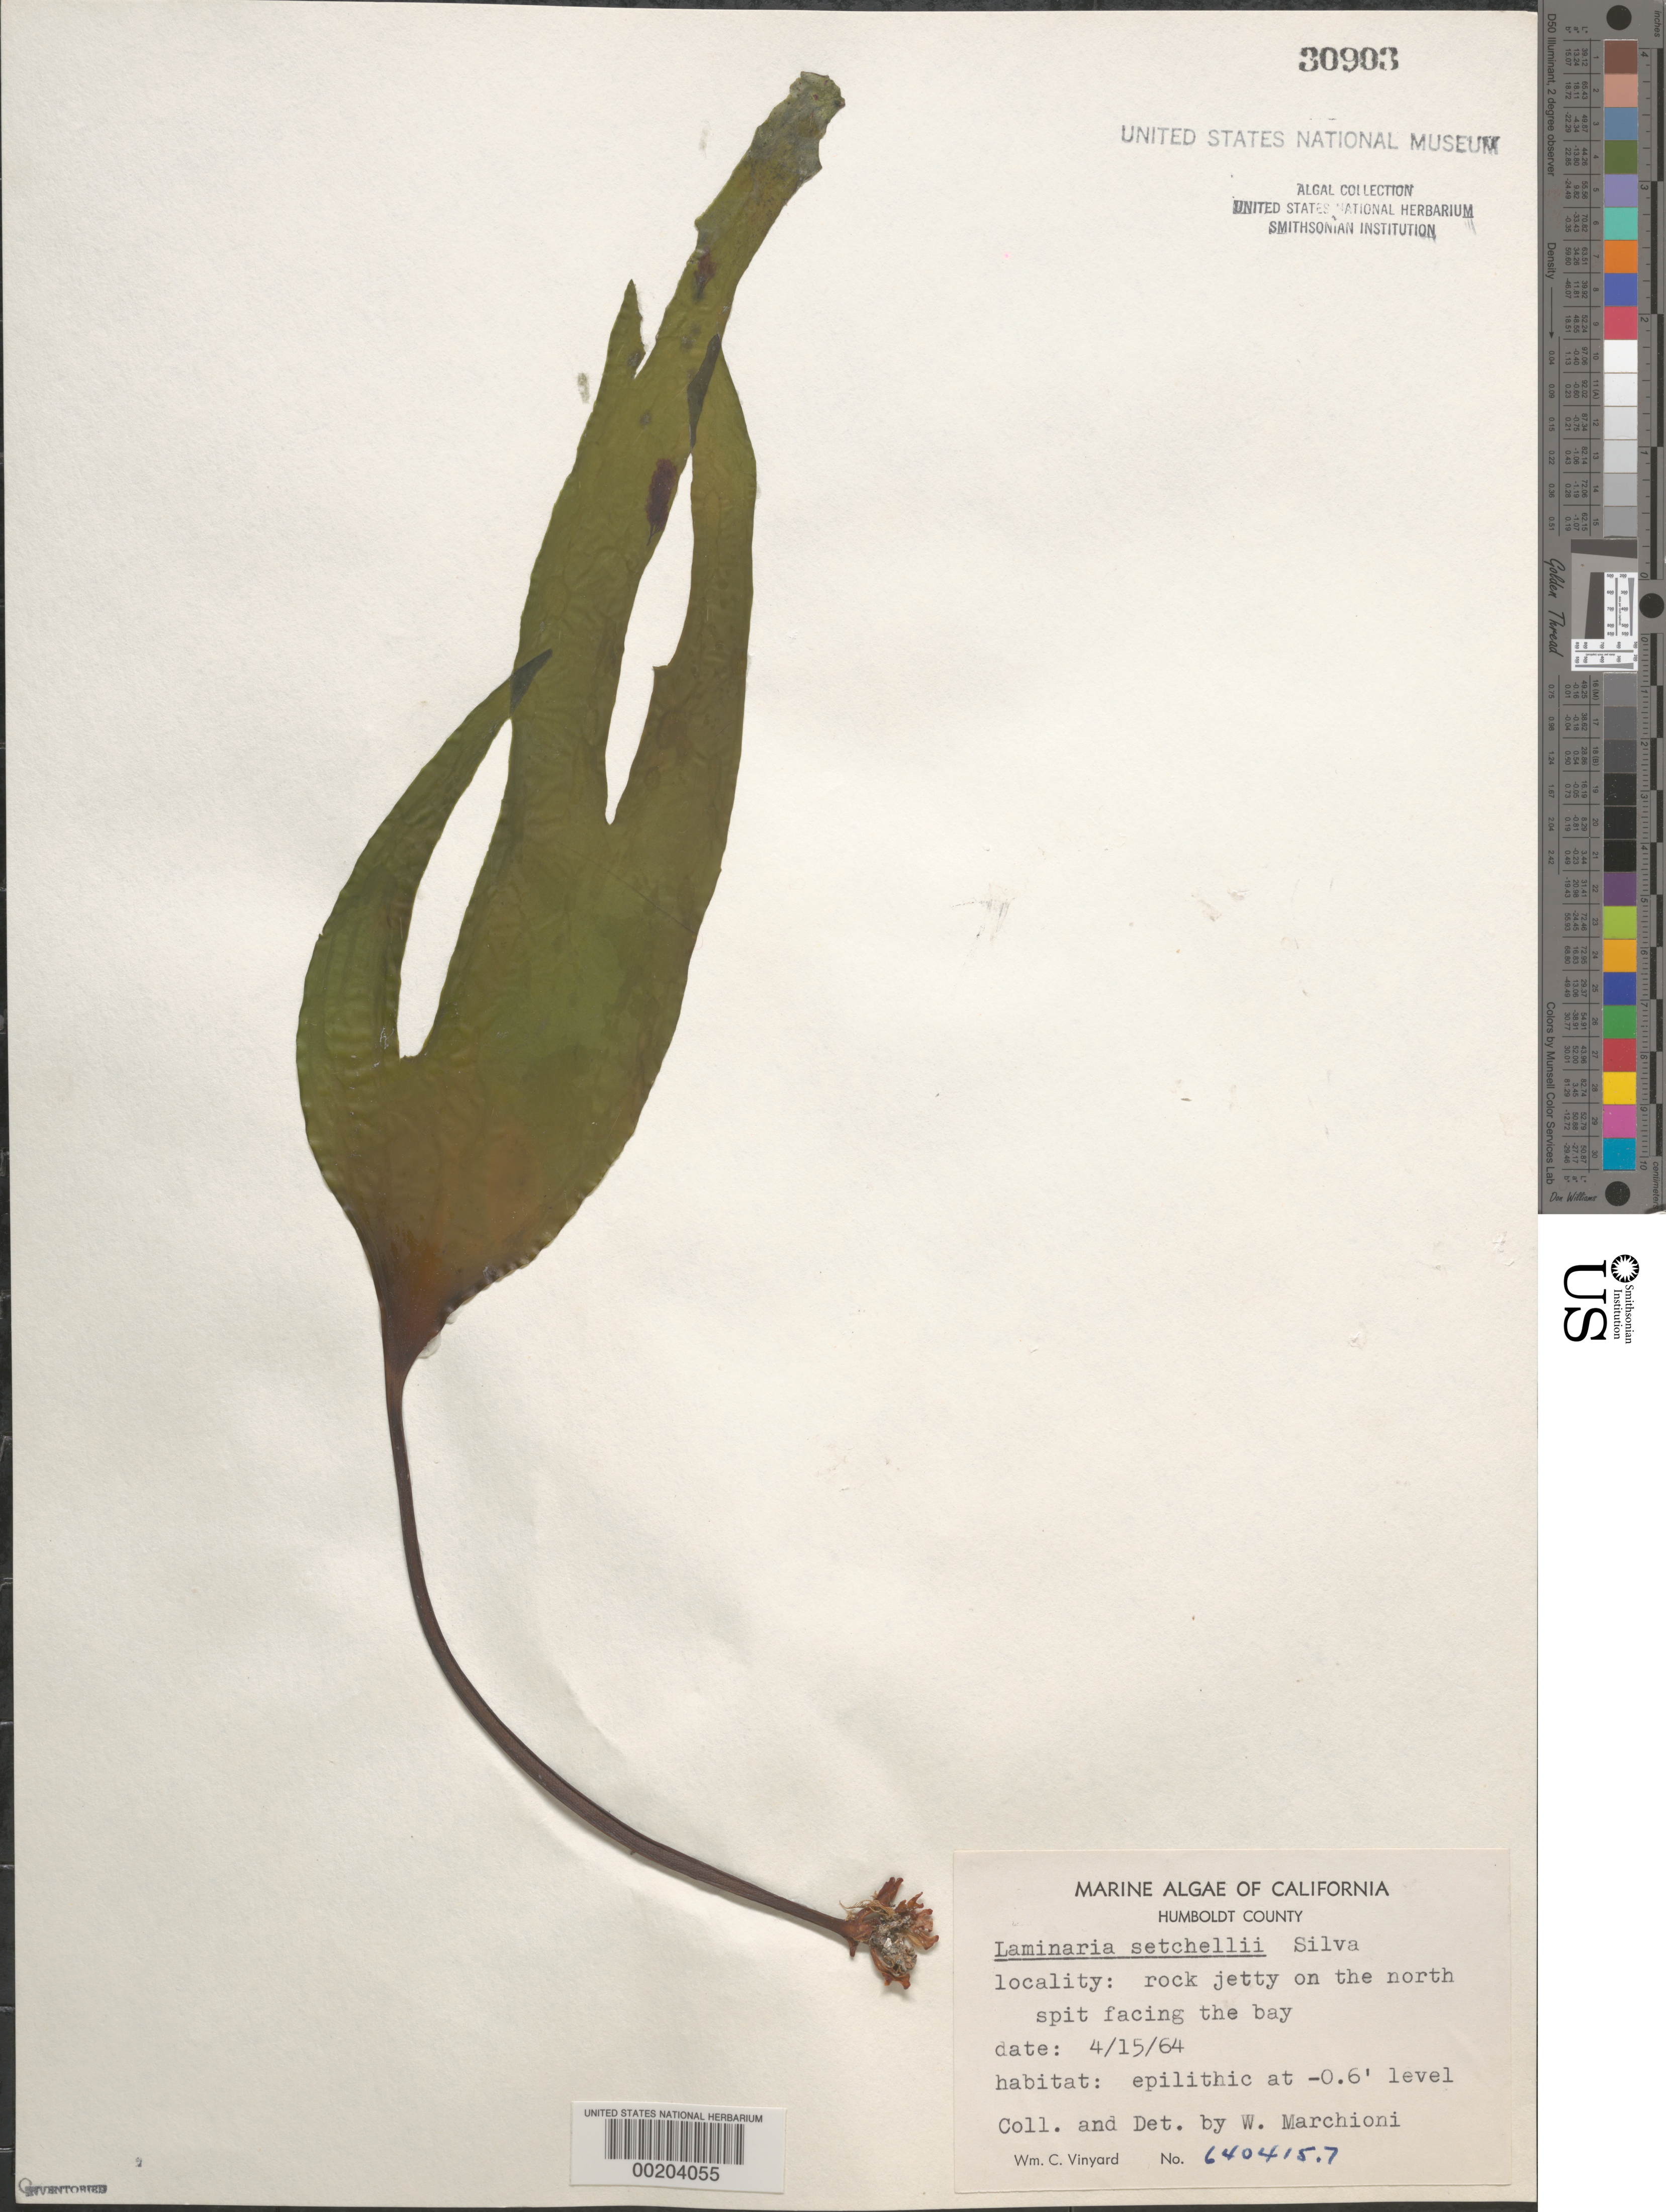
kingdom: Chromista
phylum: Ochrophyta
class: Phaeophyceae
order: Laminariales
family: Laminariaceae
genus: Laminaria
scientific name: Laminaria setchellii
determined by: Marchioni, W.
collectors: W. Marchioni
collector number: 640415.7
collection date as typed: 15 Apr 1964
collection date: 1964-04-15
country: United States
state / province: California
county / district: Humboldt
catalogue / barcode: US 30903